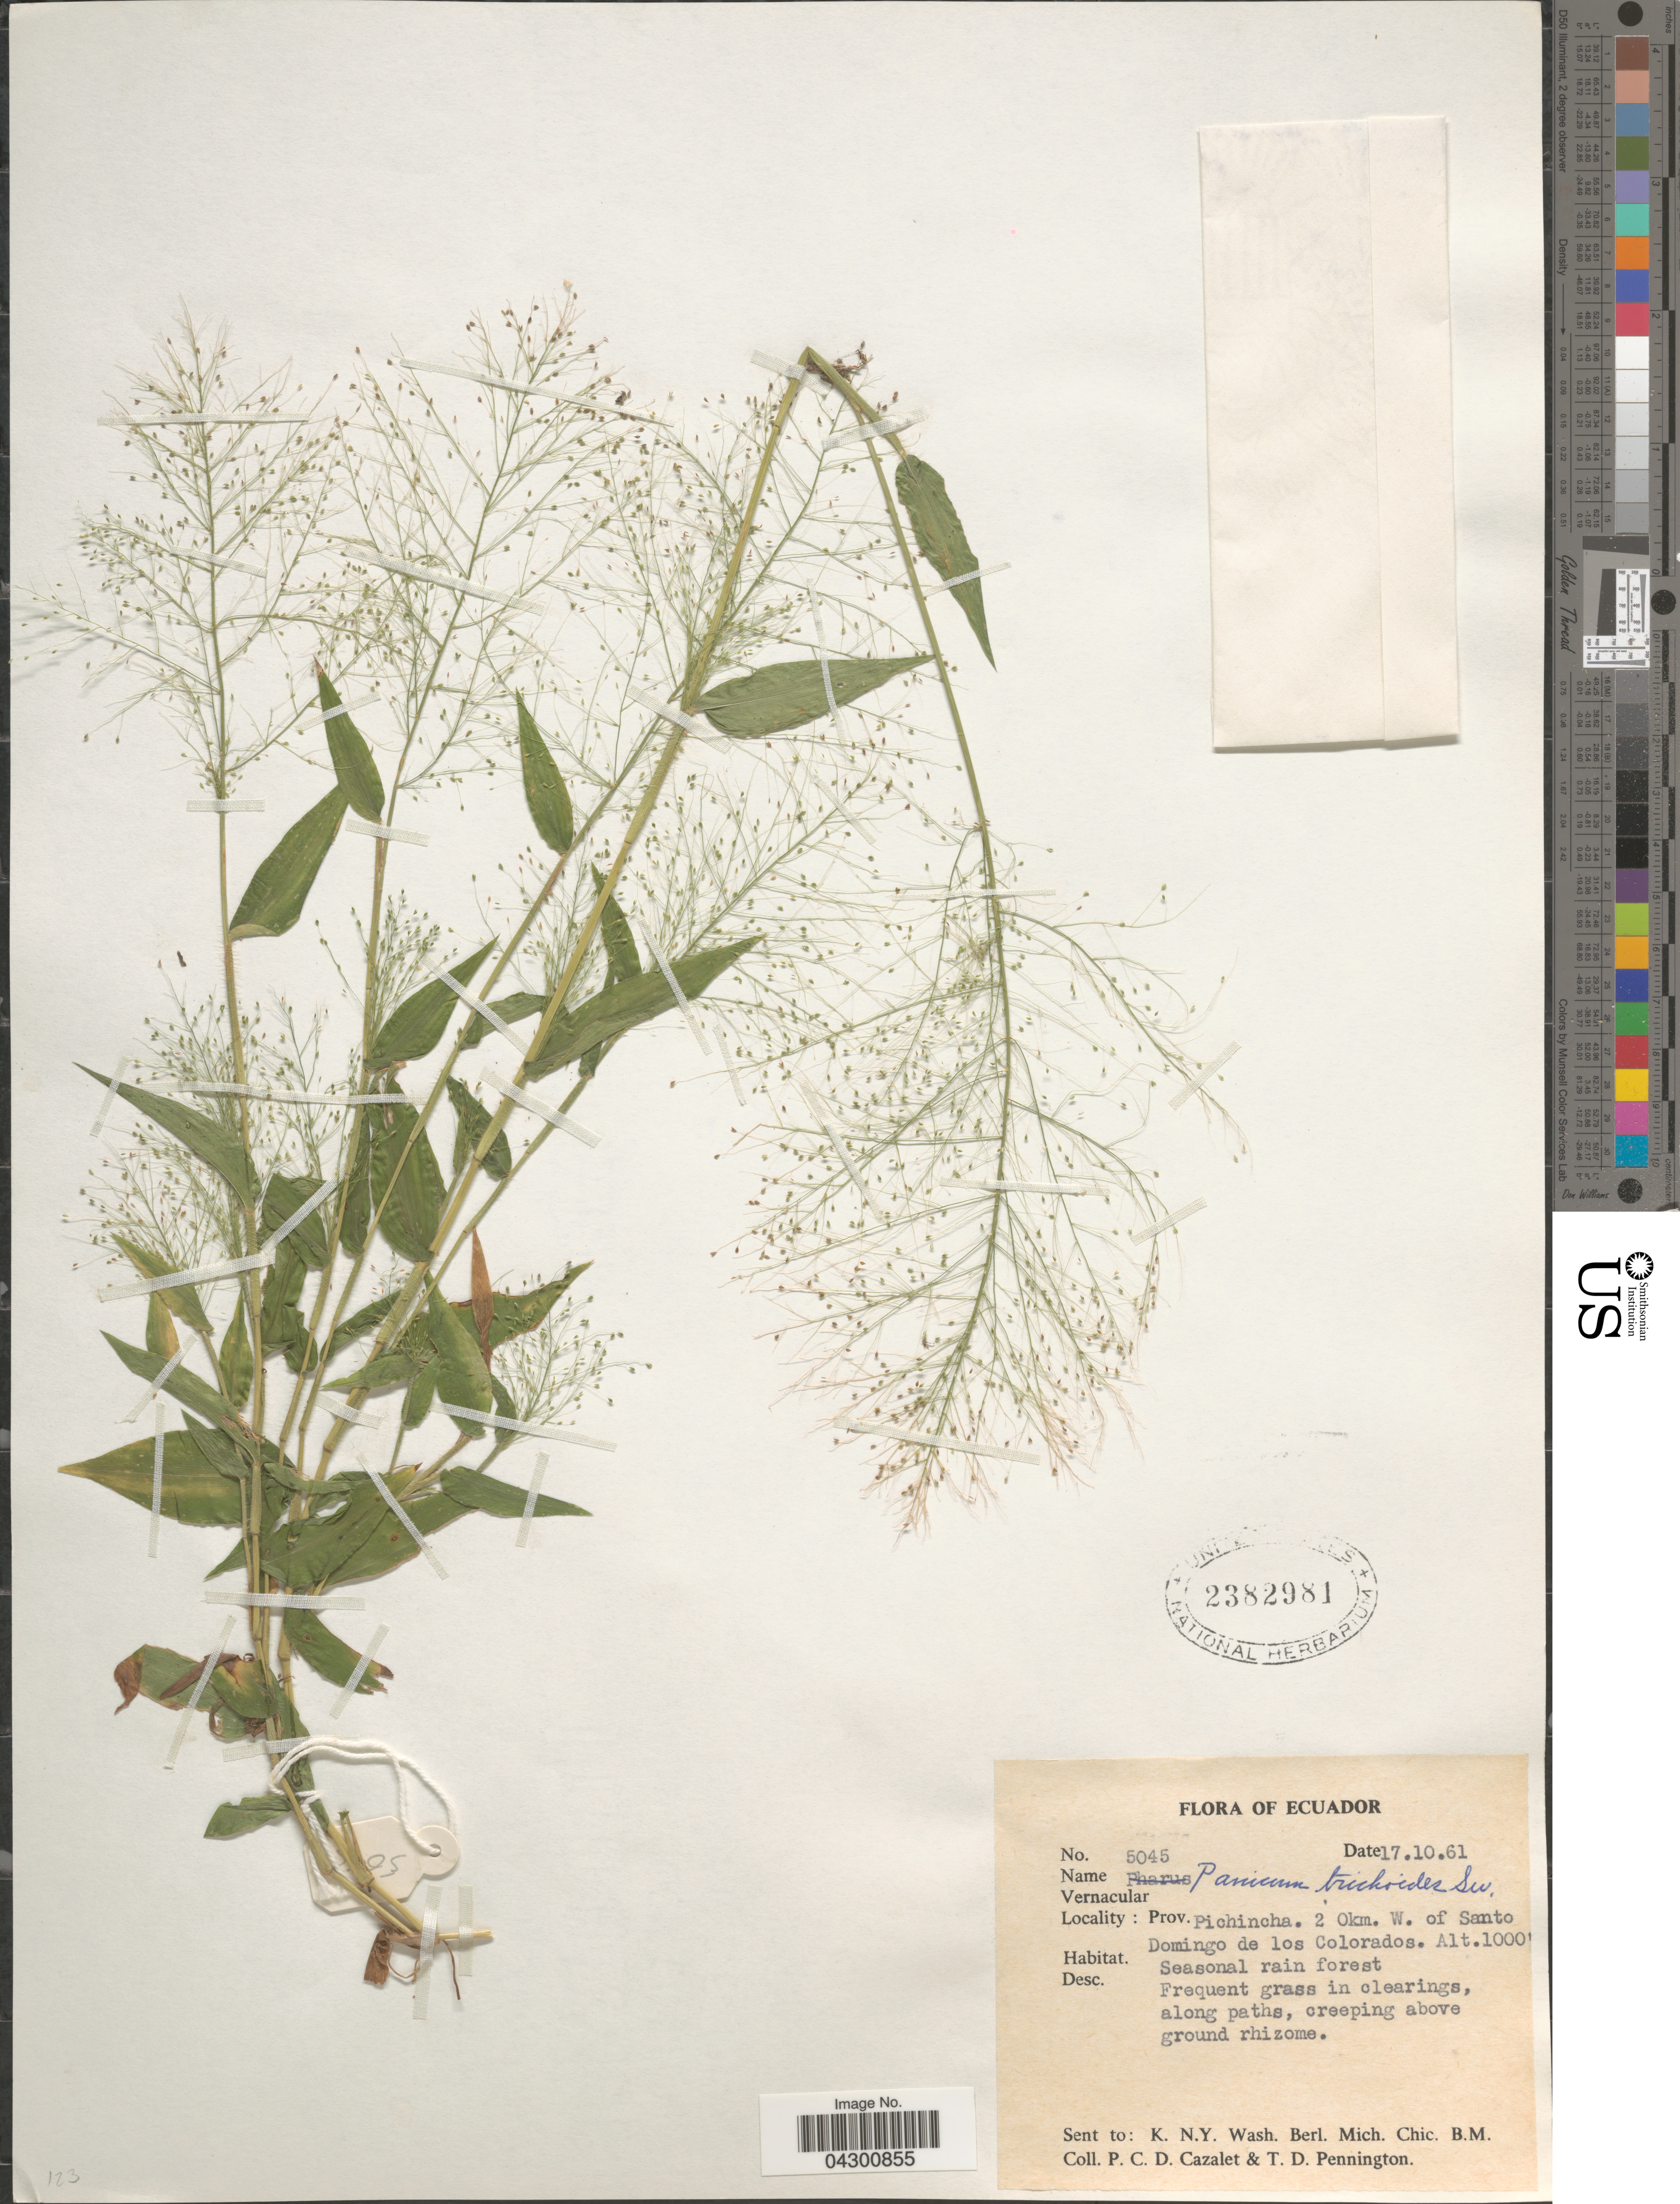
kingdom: Plantae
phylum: Tracheophyta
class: Liliopsida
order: Poales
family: Poaceae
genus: Panicum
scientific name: Panicum trichanthum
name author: Nees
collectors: P. C. D. Cazalet & T. D. Pennington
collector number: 5045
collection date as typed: Transcribed d/m/y: 17/10/61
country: Ecuador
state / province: Pichincha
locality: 2 Okm. W. of Santo Domingo de los Colorados. Seasonal rain forest.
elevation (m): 305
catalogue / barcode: US 2382981